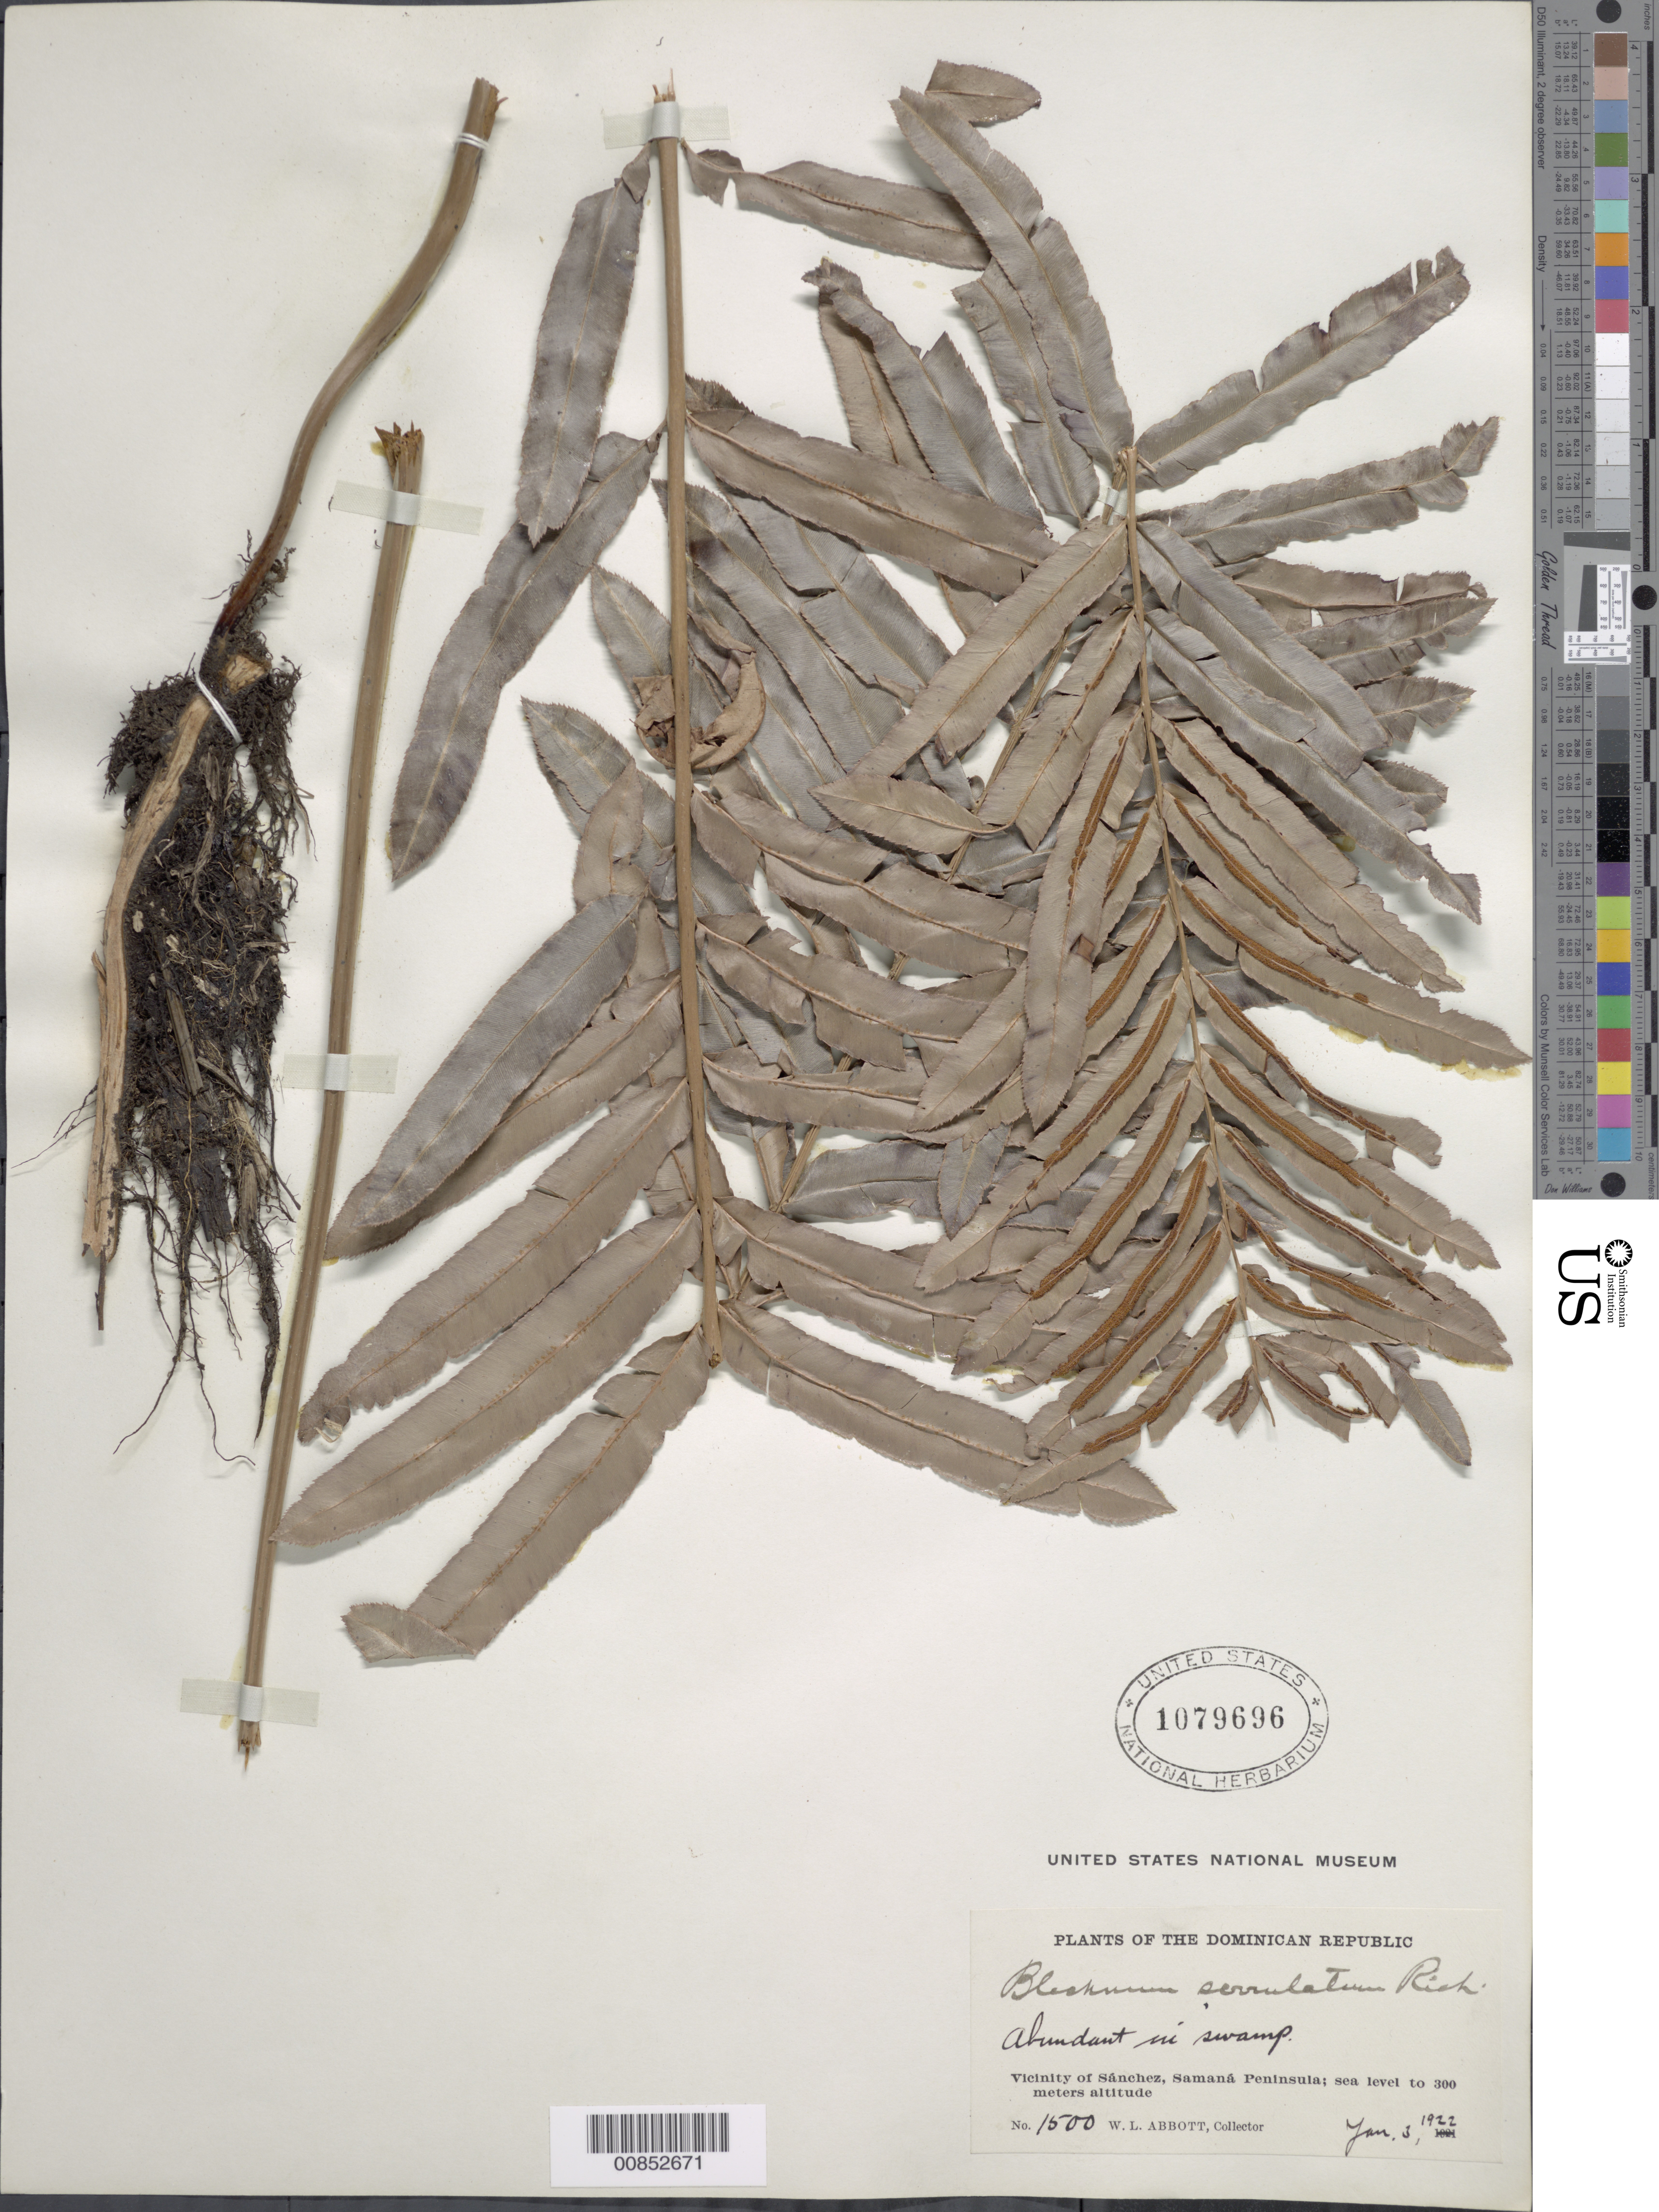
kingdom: Plantae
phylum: Tracheophyta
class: Polypodiopsida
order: Polypodiales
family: Blechnaceae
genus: Telmatoblechnum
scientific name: Telmatoblechnum serrulatum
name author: (Rich.) Perrie et al.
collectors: W. L. Abbott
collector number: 1500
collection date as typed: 03 Jan 1922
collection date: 1922-01-03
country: Dominican Republic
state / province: Samana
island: Hispaniola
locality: Sánchez, Samaná Peninsula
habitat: Swamp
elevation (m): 0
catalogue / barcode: US 1079696